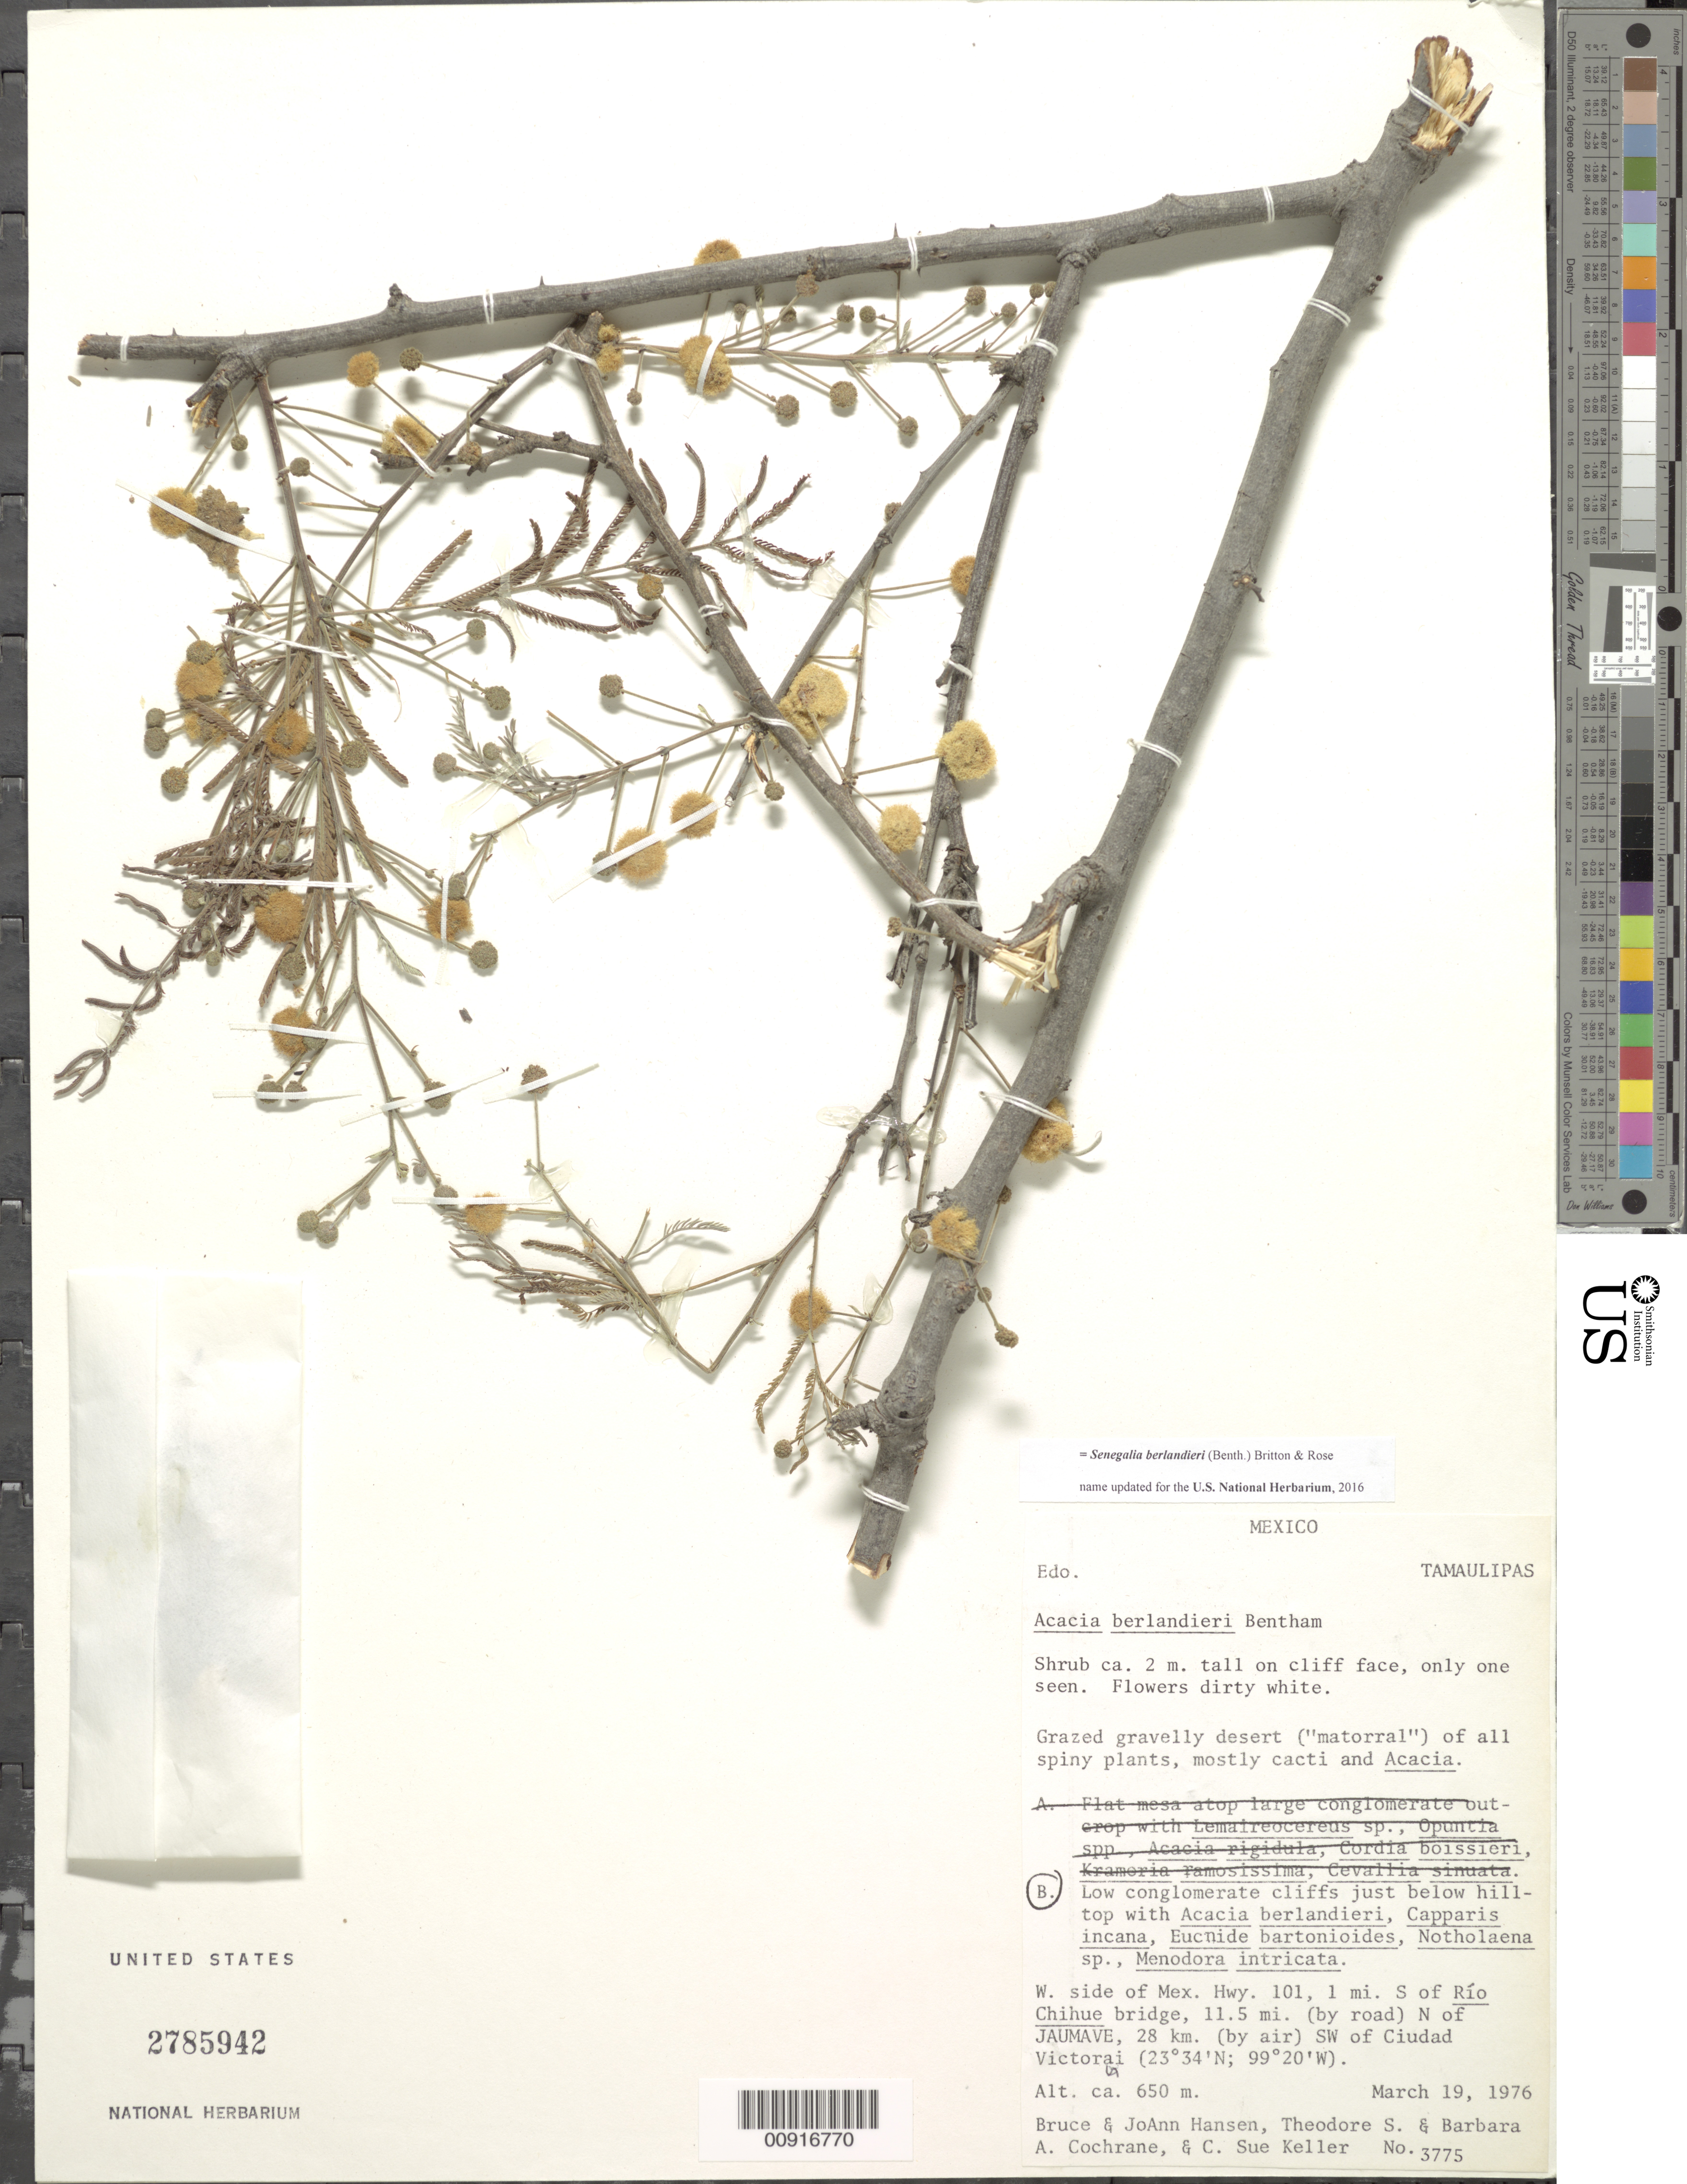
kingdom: Plantae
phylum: Tracheophyta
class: Magnoliopsida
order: Fabales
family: Fabaceae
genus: Senegalia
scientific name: Senegalia berlandieri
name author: (Benth.) Britton & Rose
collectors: B. Hansen, J. Hansen, T. Cochrane, B. Cochrane & C. S. Keller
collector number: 3775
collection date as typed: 19 Mar 1976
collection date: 1976-03-19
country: Mexico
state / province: Tamaulipas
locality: W. side of Mex. Hwy. 101, 1 mi. S of Río Chihue bridge, 11.5 mi. (by road) N of Jaumave, 28 km. (by air) SW of Ciudad Victoria.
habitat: On cliff face. Grazed gravelly desert ("matorral") of all spiny plants, mostly cacti and Acacia. Low conglomerate cliffs just below hill-top with Acacia berlandieri, Capparis incana, Eucnide bartonioides, Notholaena sp., Menodora intricata.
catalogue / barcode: US 2785942